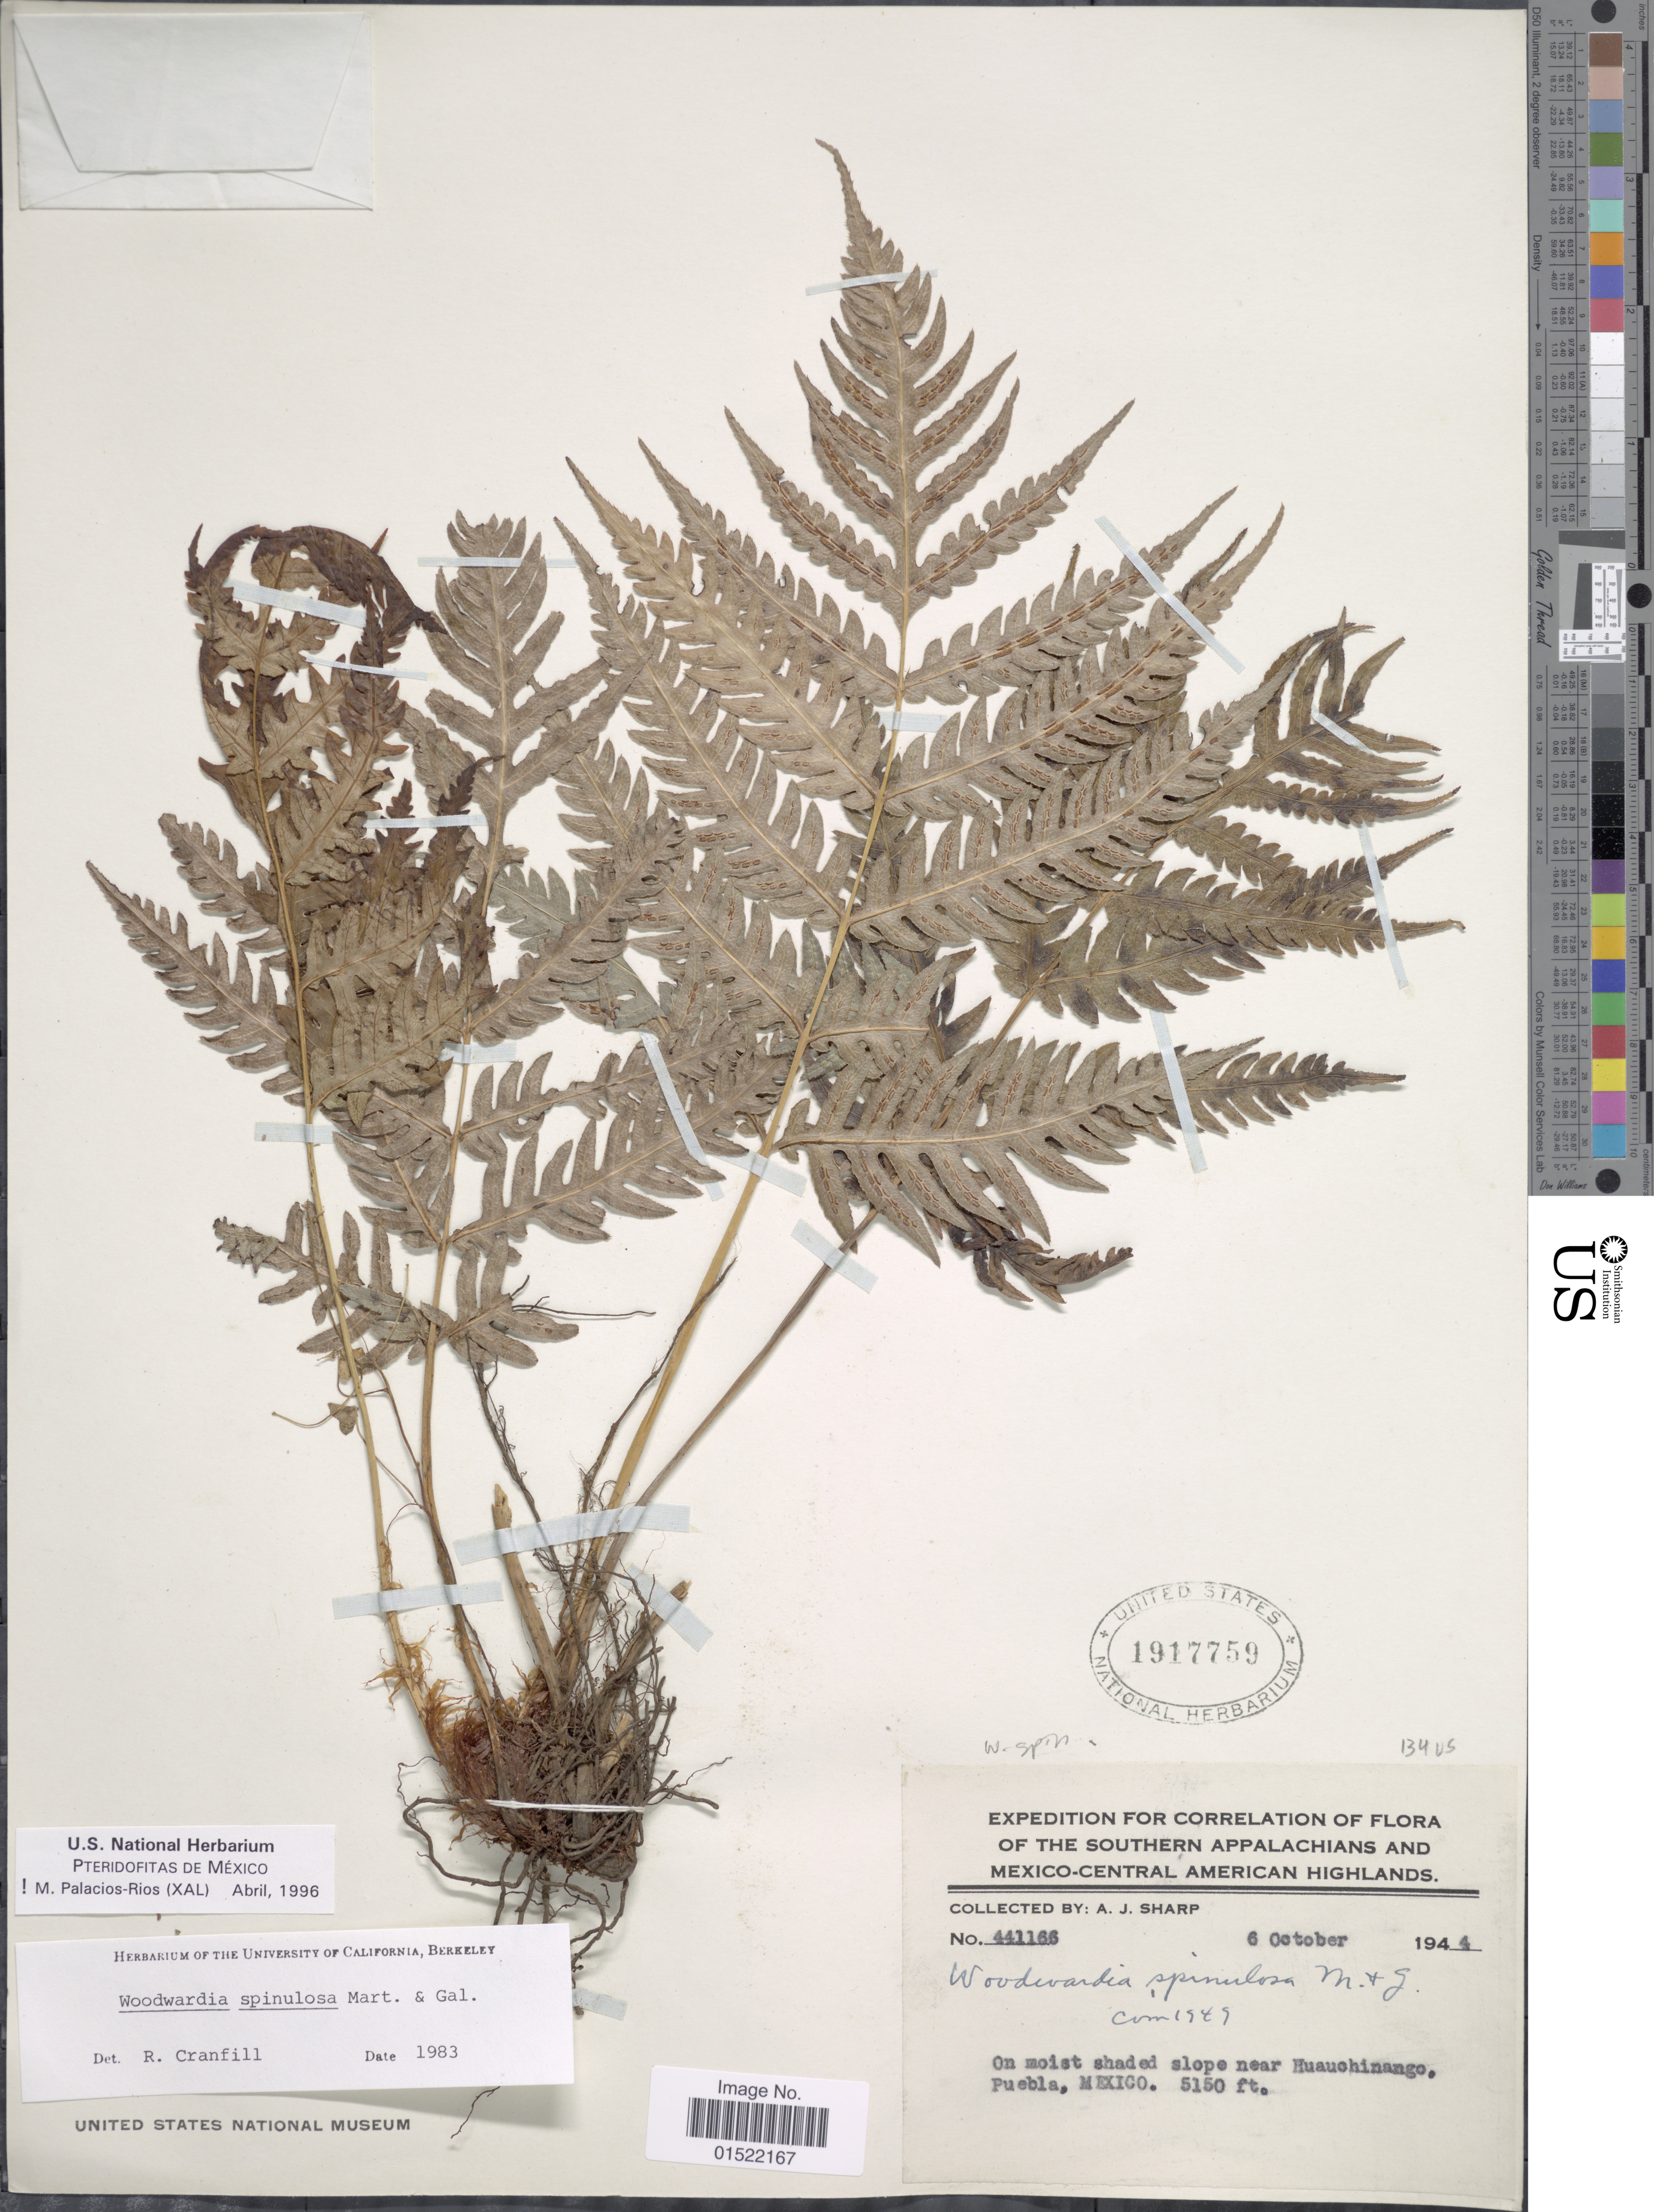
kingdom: Plantae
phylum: Tracheophyta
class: Polypodiopsida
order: Polypodiales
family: Blechnaceae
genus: Woodwardia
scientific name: Woodwardia spinulosa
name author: M. Martens & Galeotti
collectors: A. J. Sharp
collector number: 441166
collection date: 1944-10-06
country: Mexico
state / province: Puebla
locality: Slope near Huauchinango, Puebla, Mexico. Southern Appalchians and Mexico-Central American Highlands.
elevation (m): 1570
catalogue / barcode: US 1917759